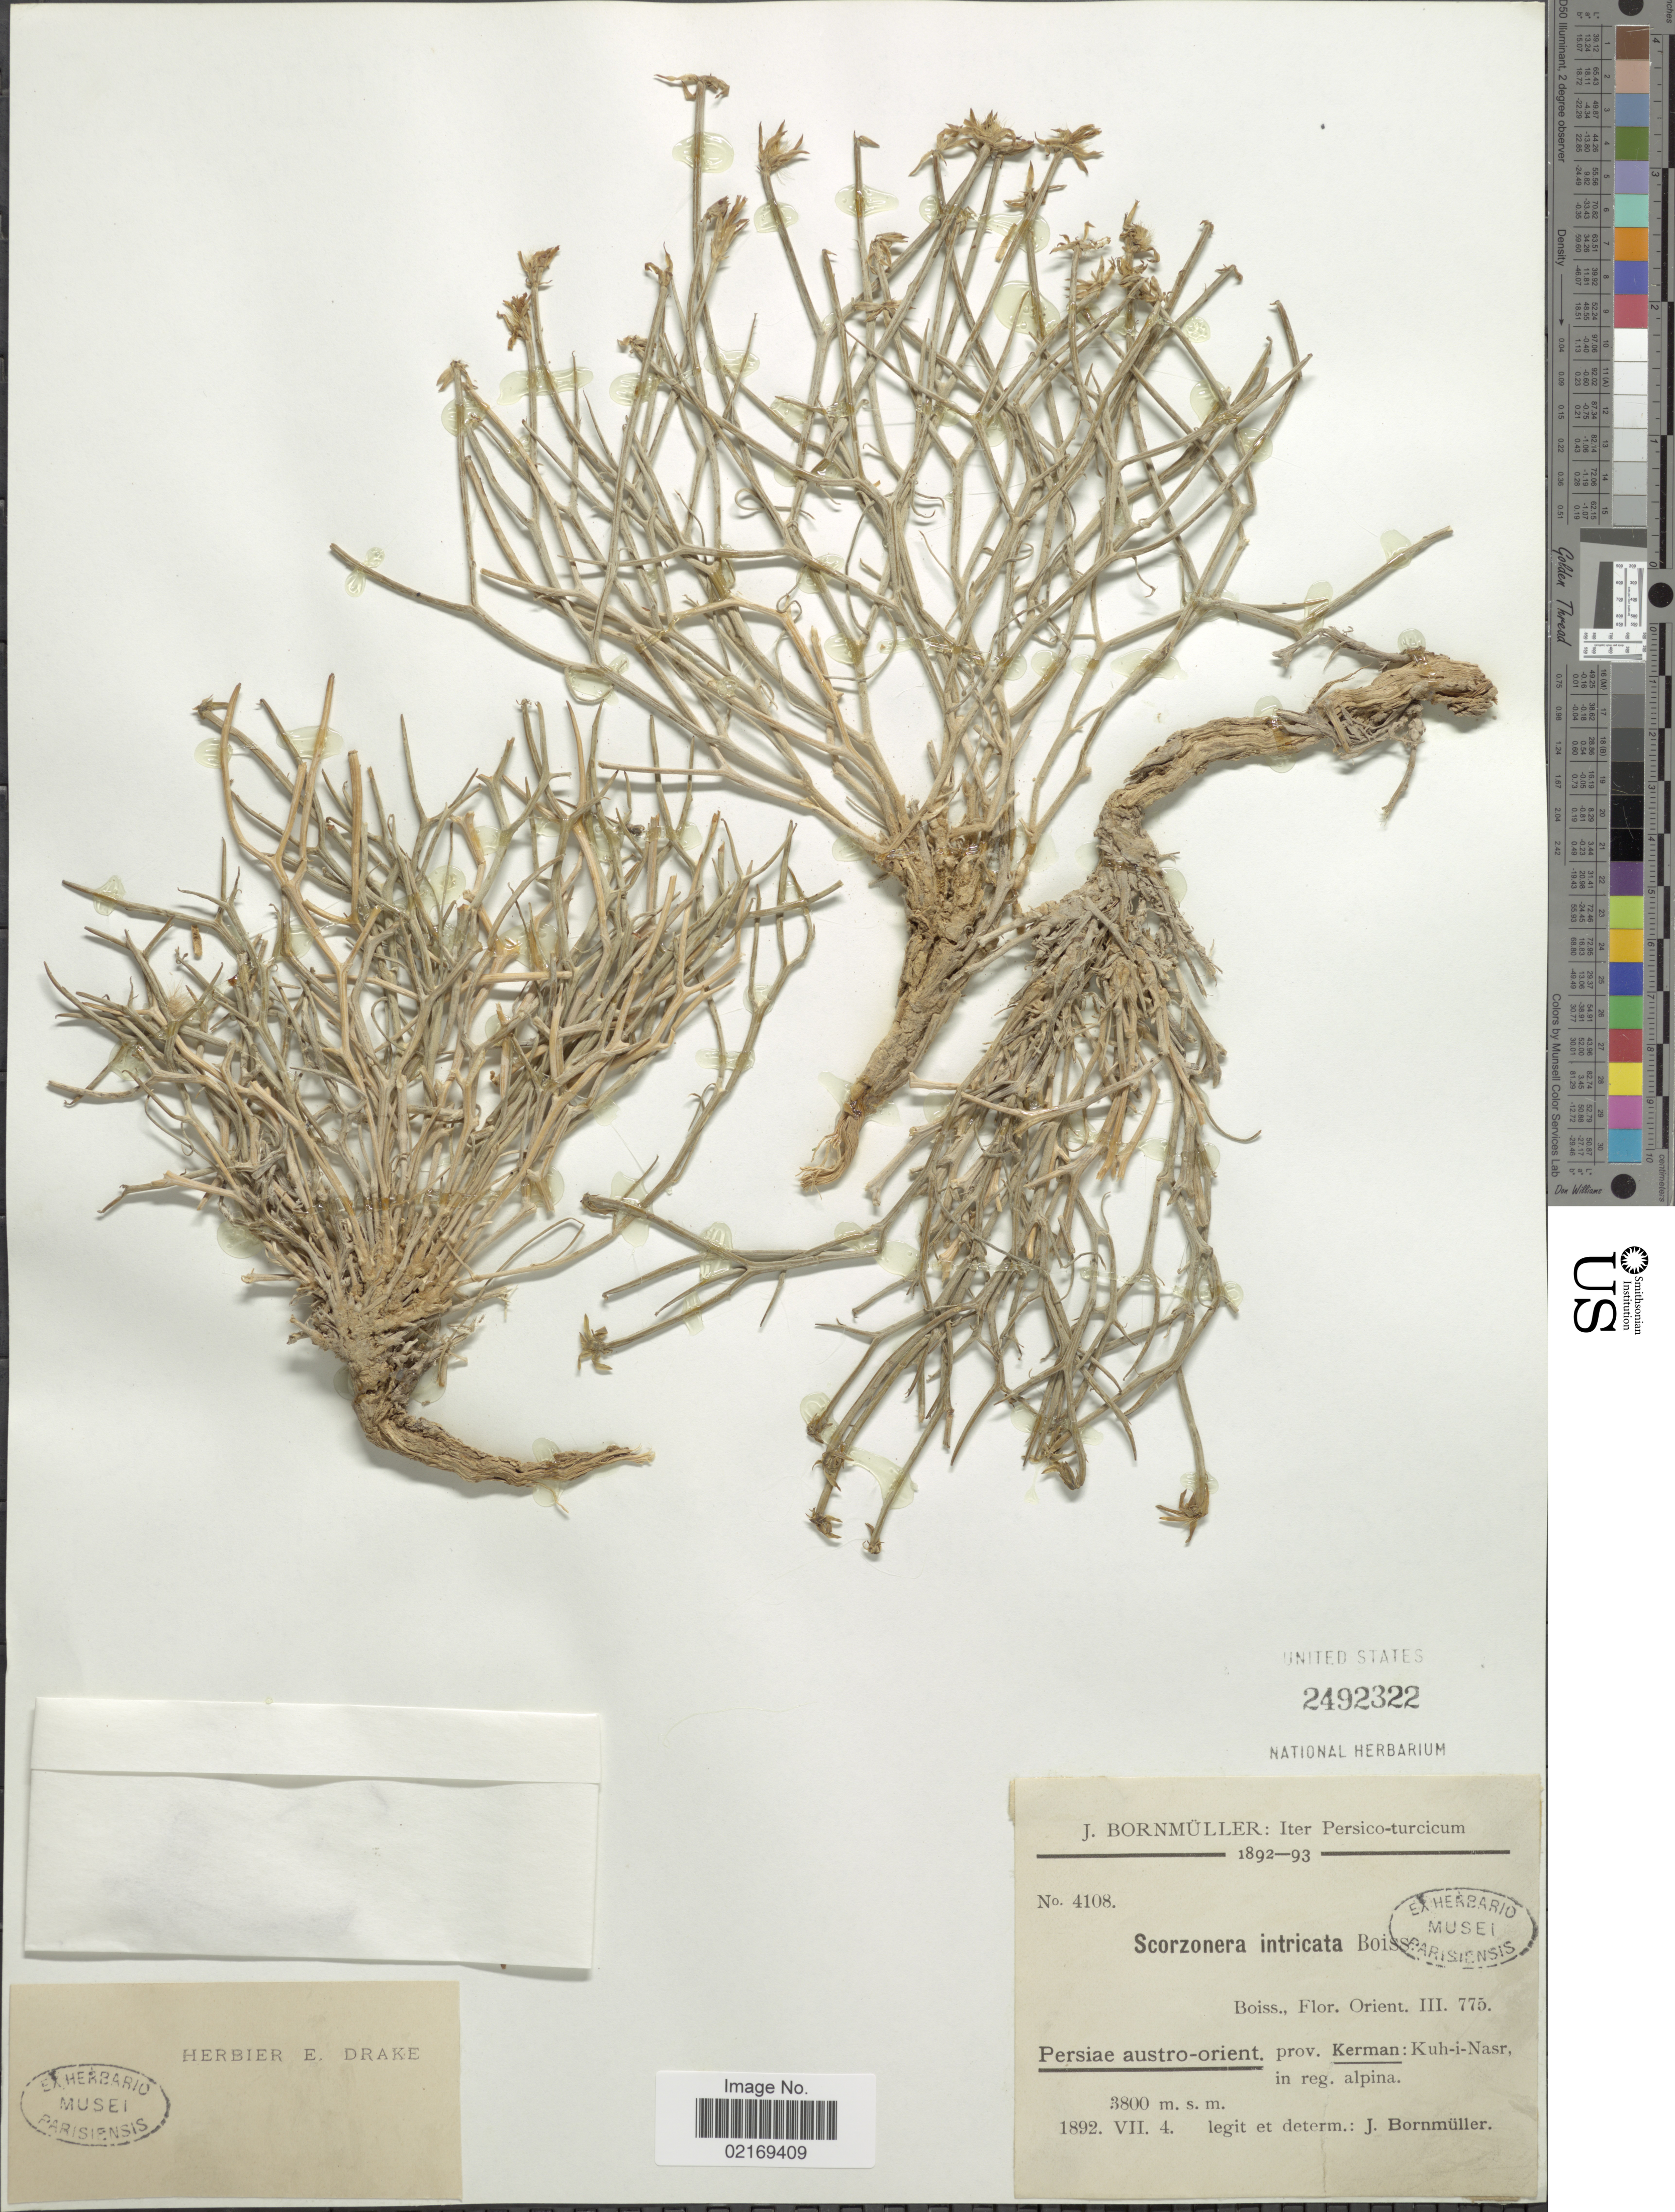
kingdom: Plantae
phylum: Tracheophyta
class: Magnoliopsida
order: Asterales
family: Asteraceae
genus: Scorzonera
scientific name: Scorzonera intricata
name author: Boiss.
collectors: J. Bornmüller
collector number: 408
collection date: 1892-07-04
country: Iran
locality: Iter Persico-turcicum, Persiae austro-orient. prov. Kerman: Kuh-i-Nasr, in reg. alpina.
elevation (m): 3800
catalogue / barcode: US 2492322